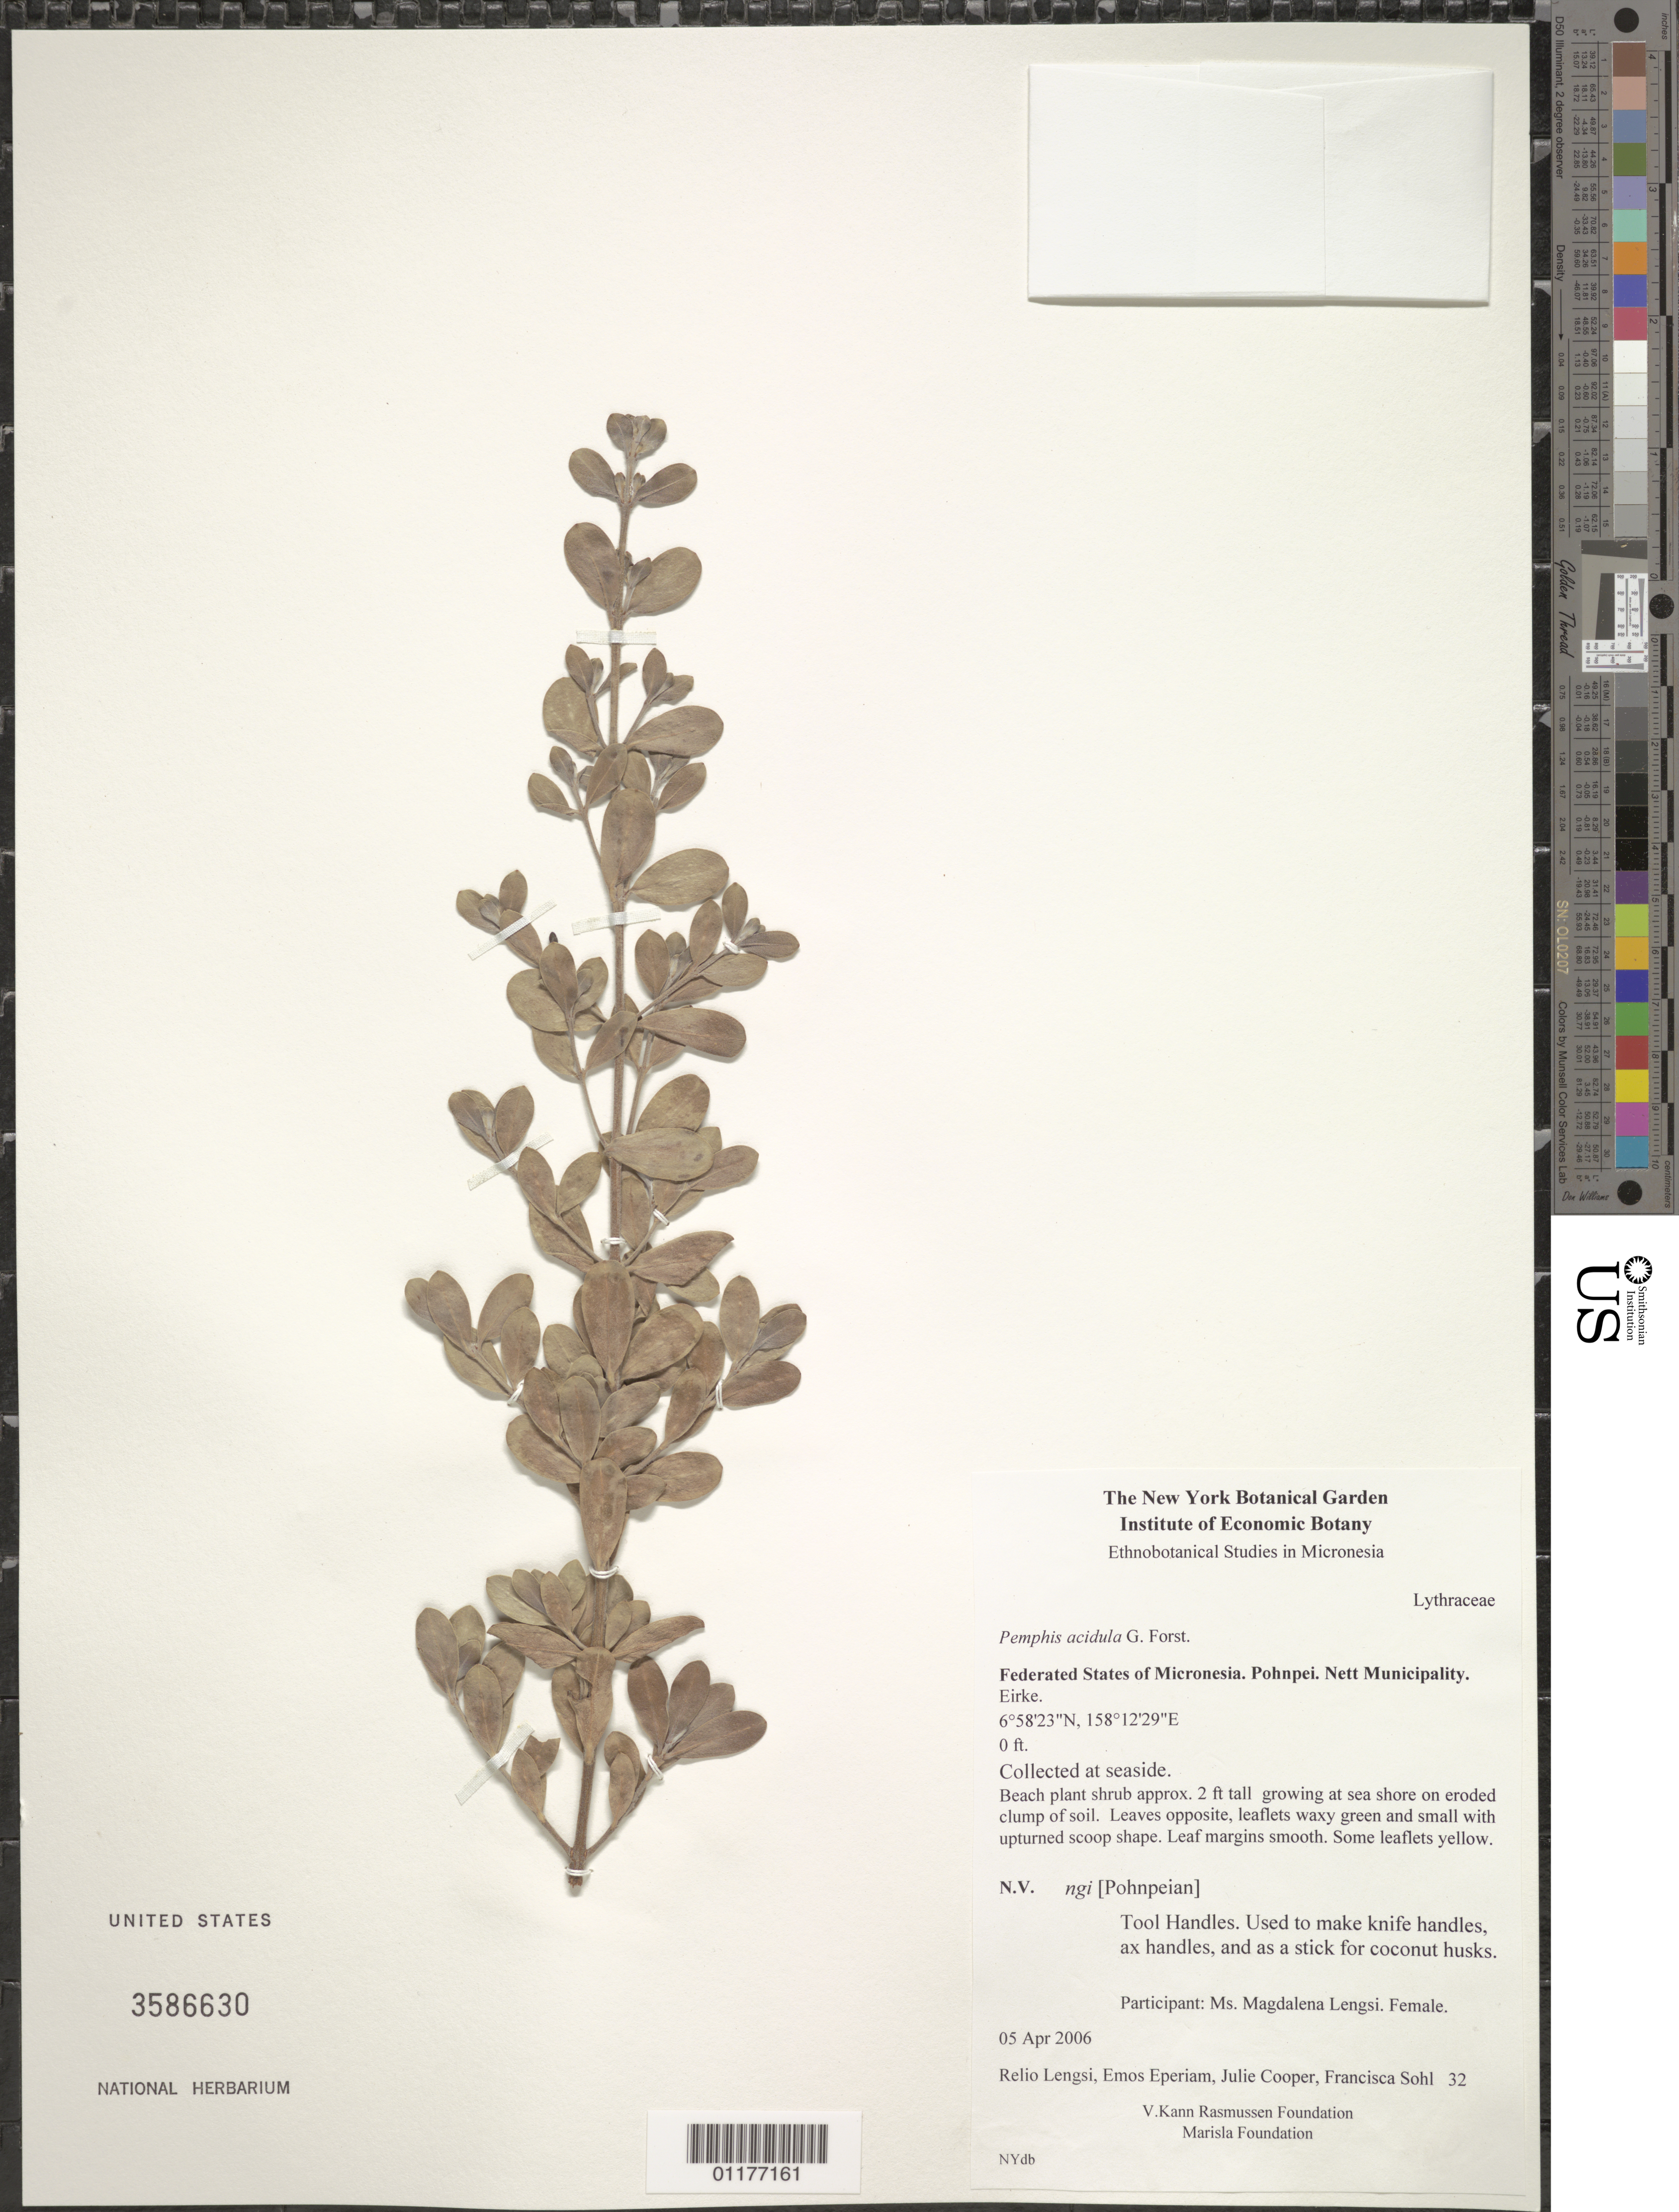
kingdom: Plantae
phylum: Tracheophyta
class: Magnoliopsida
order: Myrtales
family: Lythraceae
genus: Pemphis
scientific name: Pemphis acidula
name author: J.R. Forst. & G. Forst.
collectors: R. Lengsi, P. Eperiam, J. Cooper, F. Sohl & M. Lengsi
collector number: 32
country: Micronesia, Federated States of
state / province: Pohnpei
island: Pohnpei [Ponape]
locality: Nett, Eirke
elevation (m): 0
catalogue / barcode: US 3586630